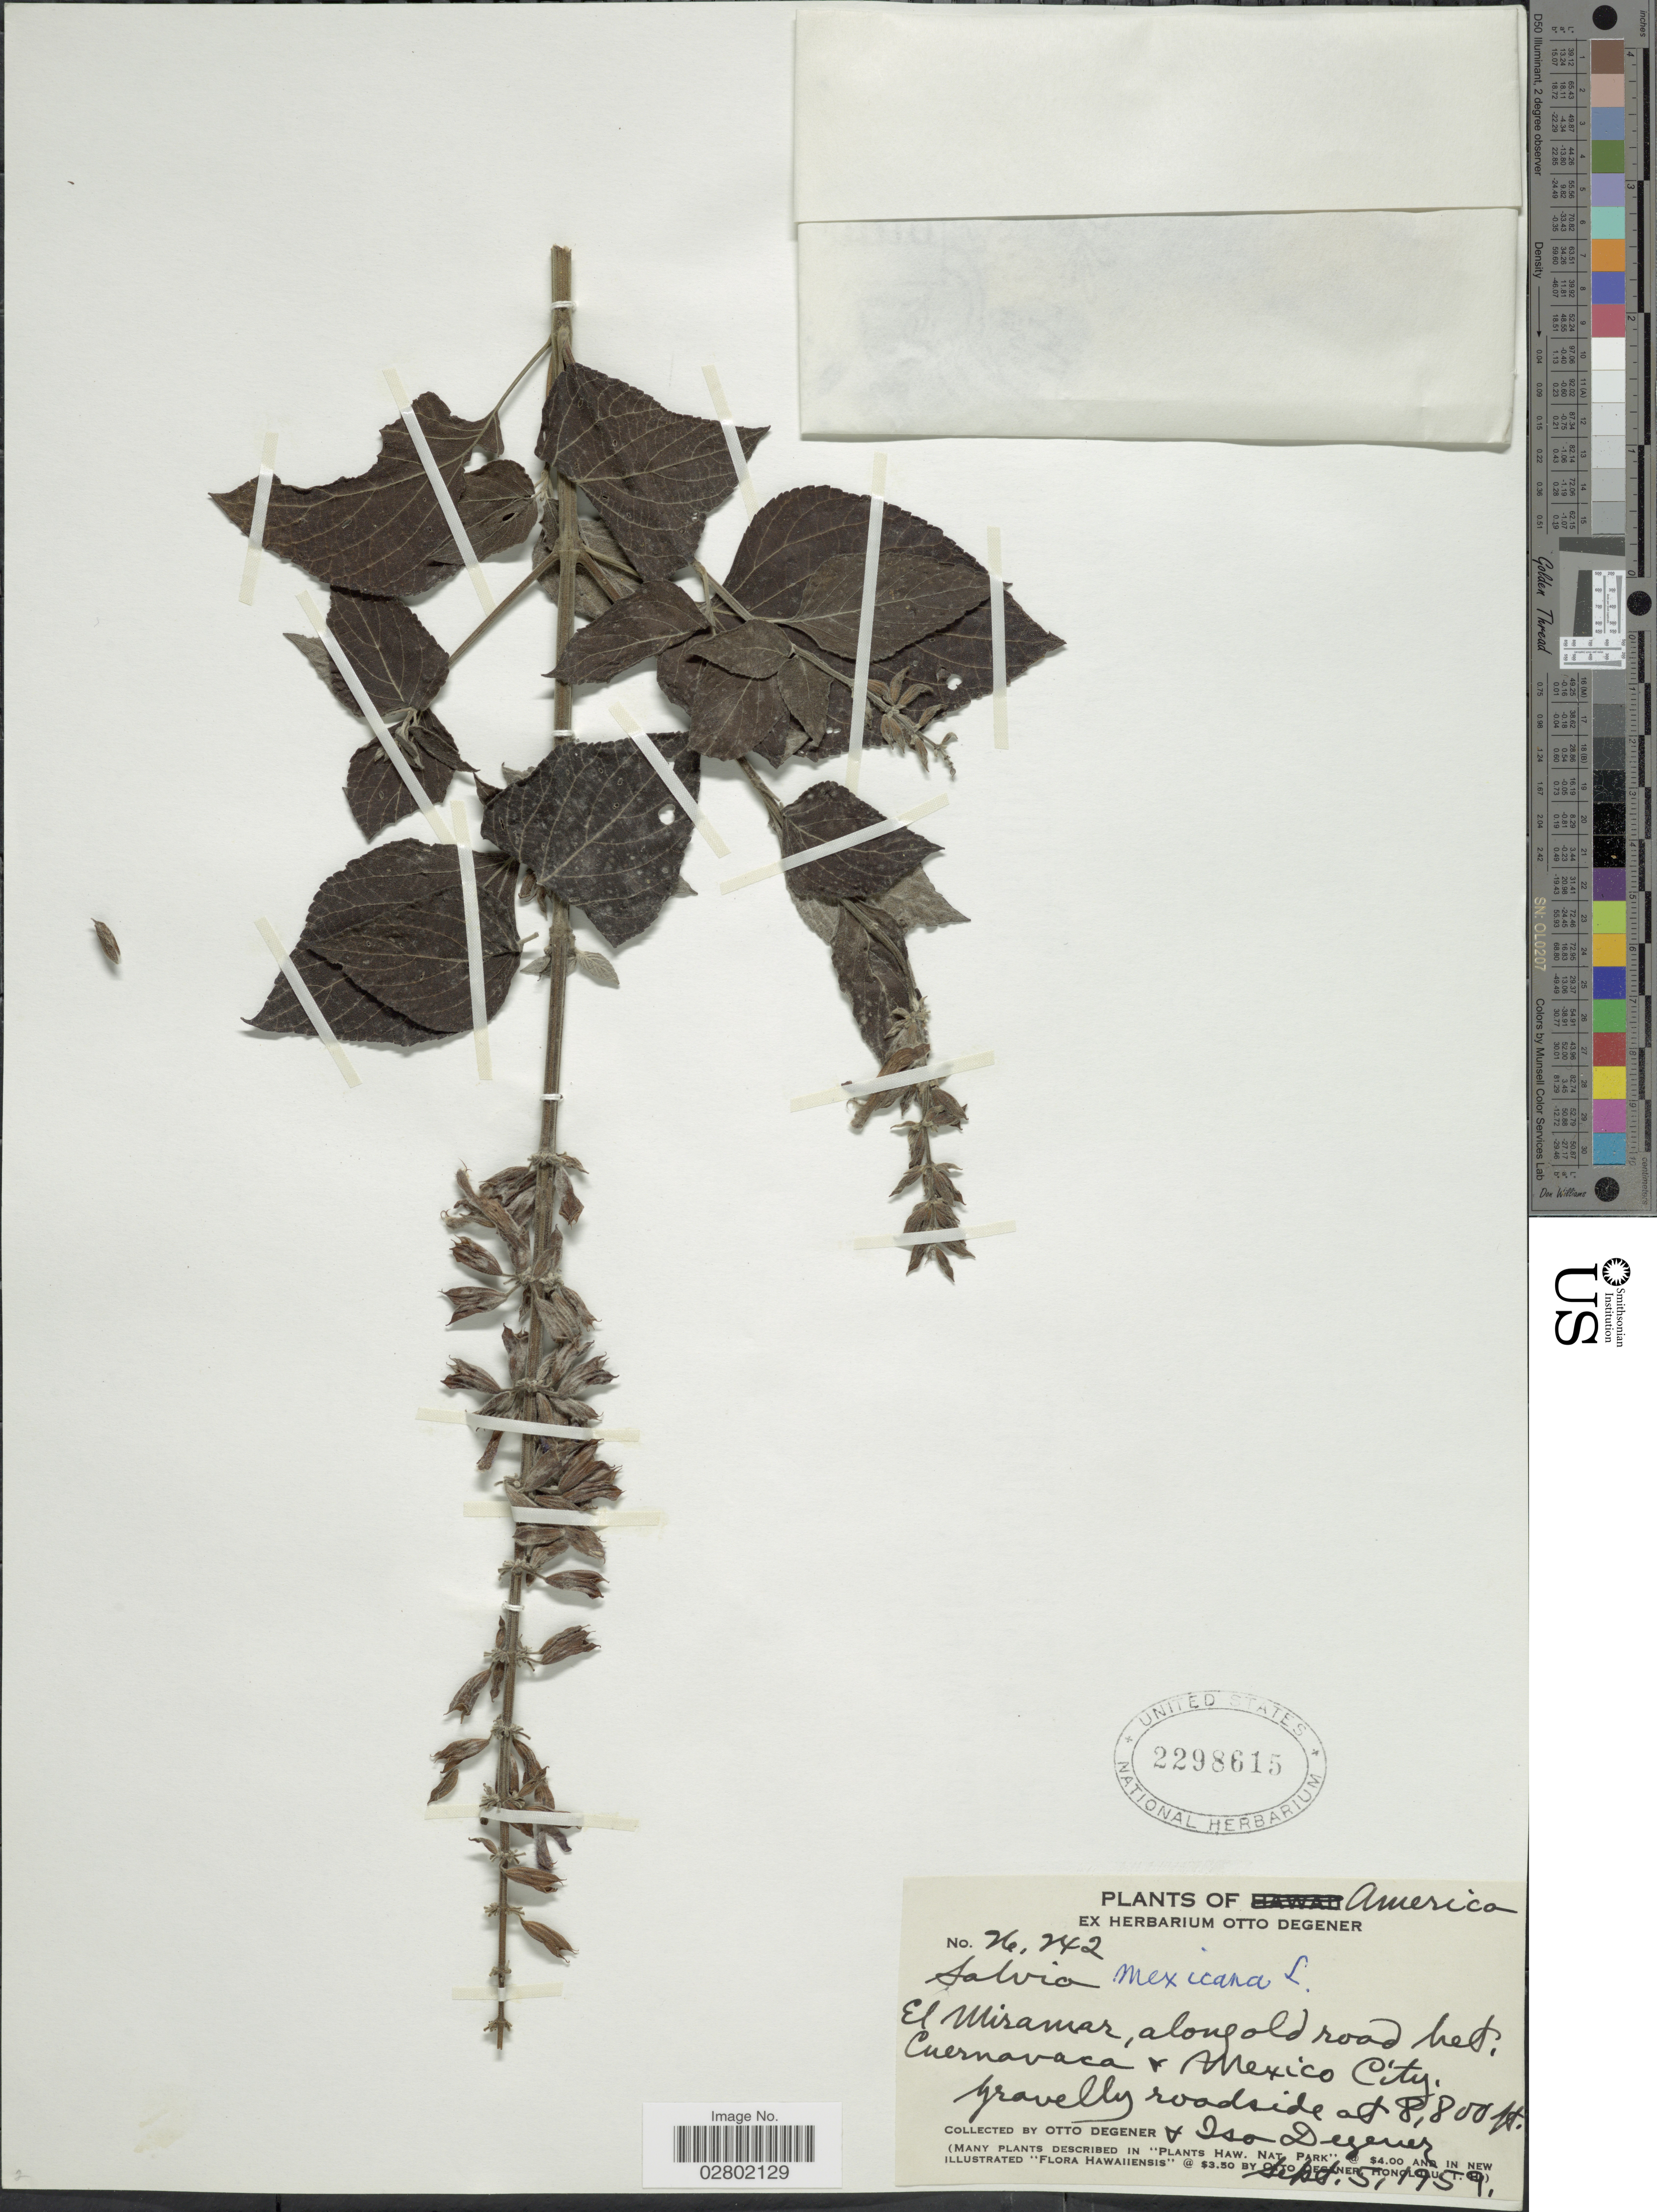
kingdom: Plantae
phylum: Tracheophyta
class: Magnoliopsida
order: Lamiales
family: Lamiaceae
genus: Salvia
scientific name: Salvia mexicana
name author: L.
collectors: O. Degener & I. Degener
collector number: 26242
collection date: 1959-09-05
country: Mexico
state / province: México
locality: El Miramar, along old road bet. Cuernavaca & Mexico City.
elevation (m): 2682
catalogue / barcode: US 2298615